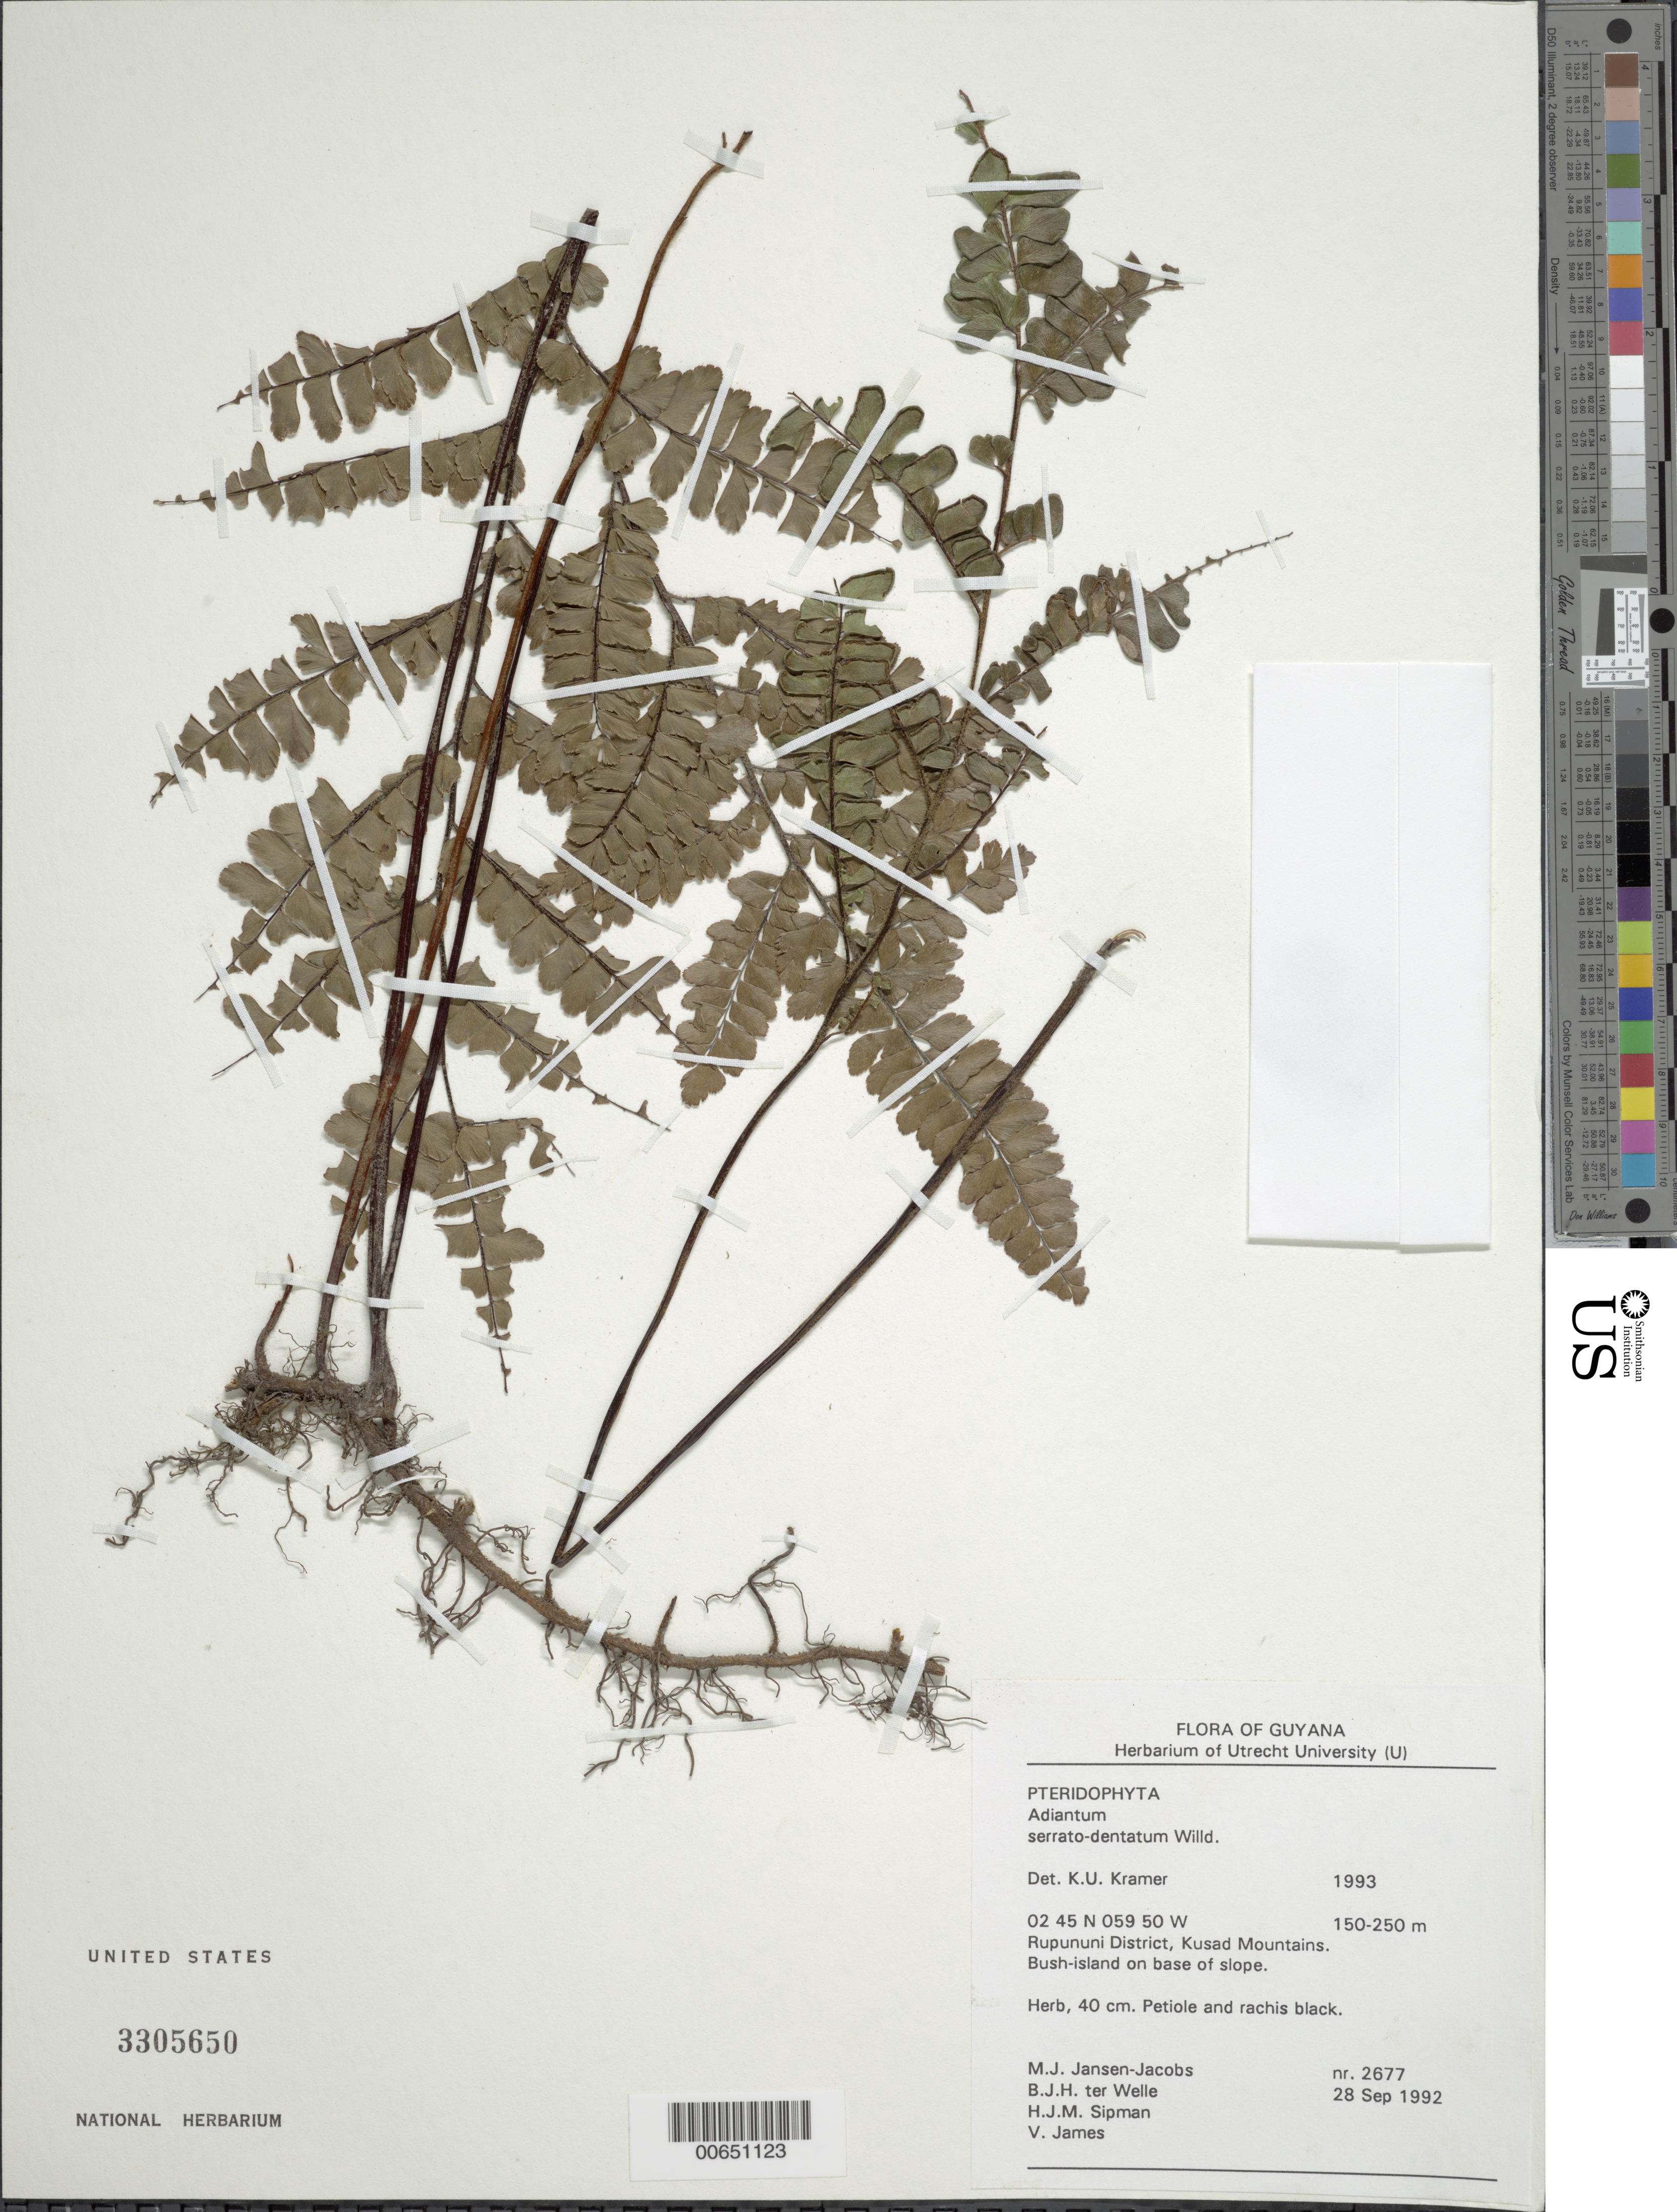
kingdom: Plantae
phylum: Tracheophyta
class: Polypodiopsida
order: Polypodiales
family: Pteridaceae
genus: Adiantum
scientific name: Adiantum serratodentatum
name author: Humb. & Bonpl. ex Willd.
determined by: Kramer, K. U.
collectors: M. J. Jansen-Jacobs, B. Welle, H. J. M. Sipman & V. James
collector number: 2677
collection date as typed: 28-Sep-92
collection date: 1992-09-28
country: Guyana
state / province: U. Takutu-U. Essequibo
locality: Kusad Mountains, Rupununi District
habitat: Bush island on base of slope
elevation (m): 150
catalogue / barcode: US 3305650